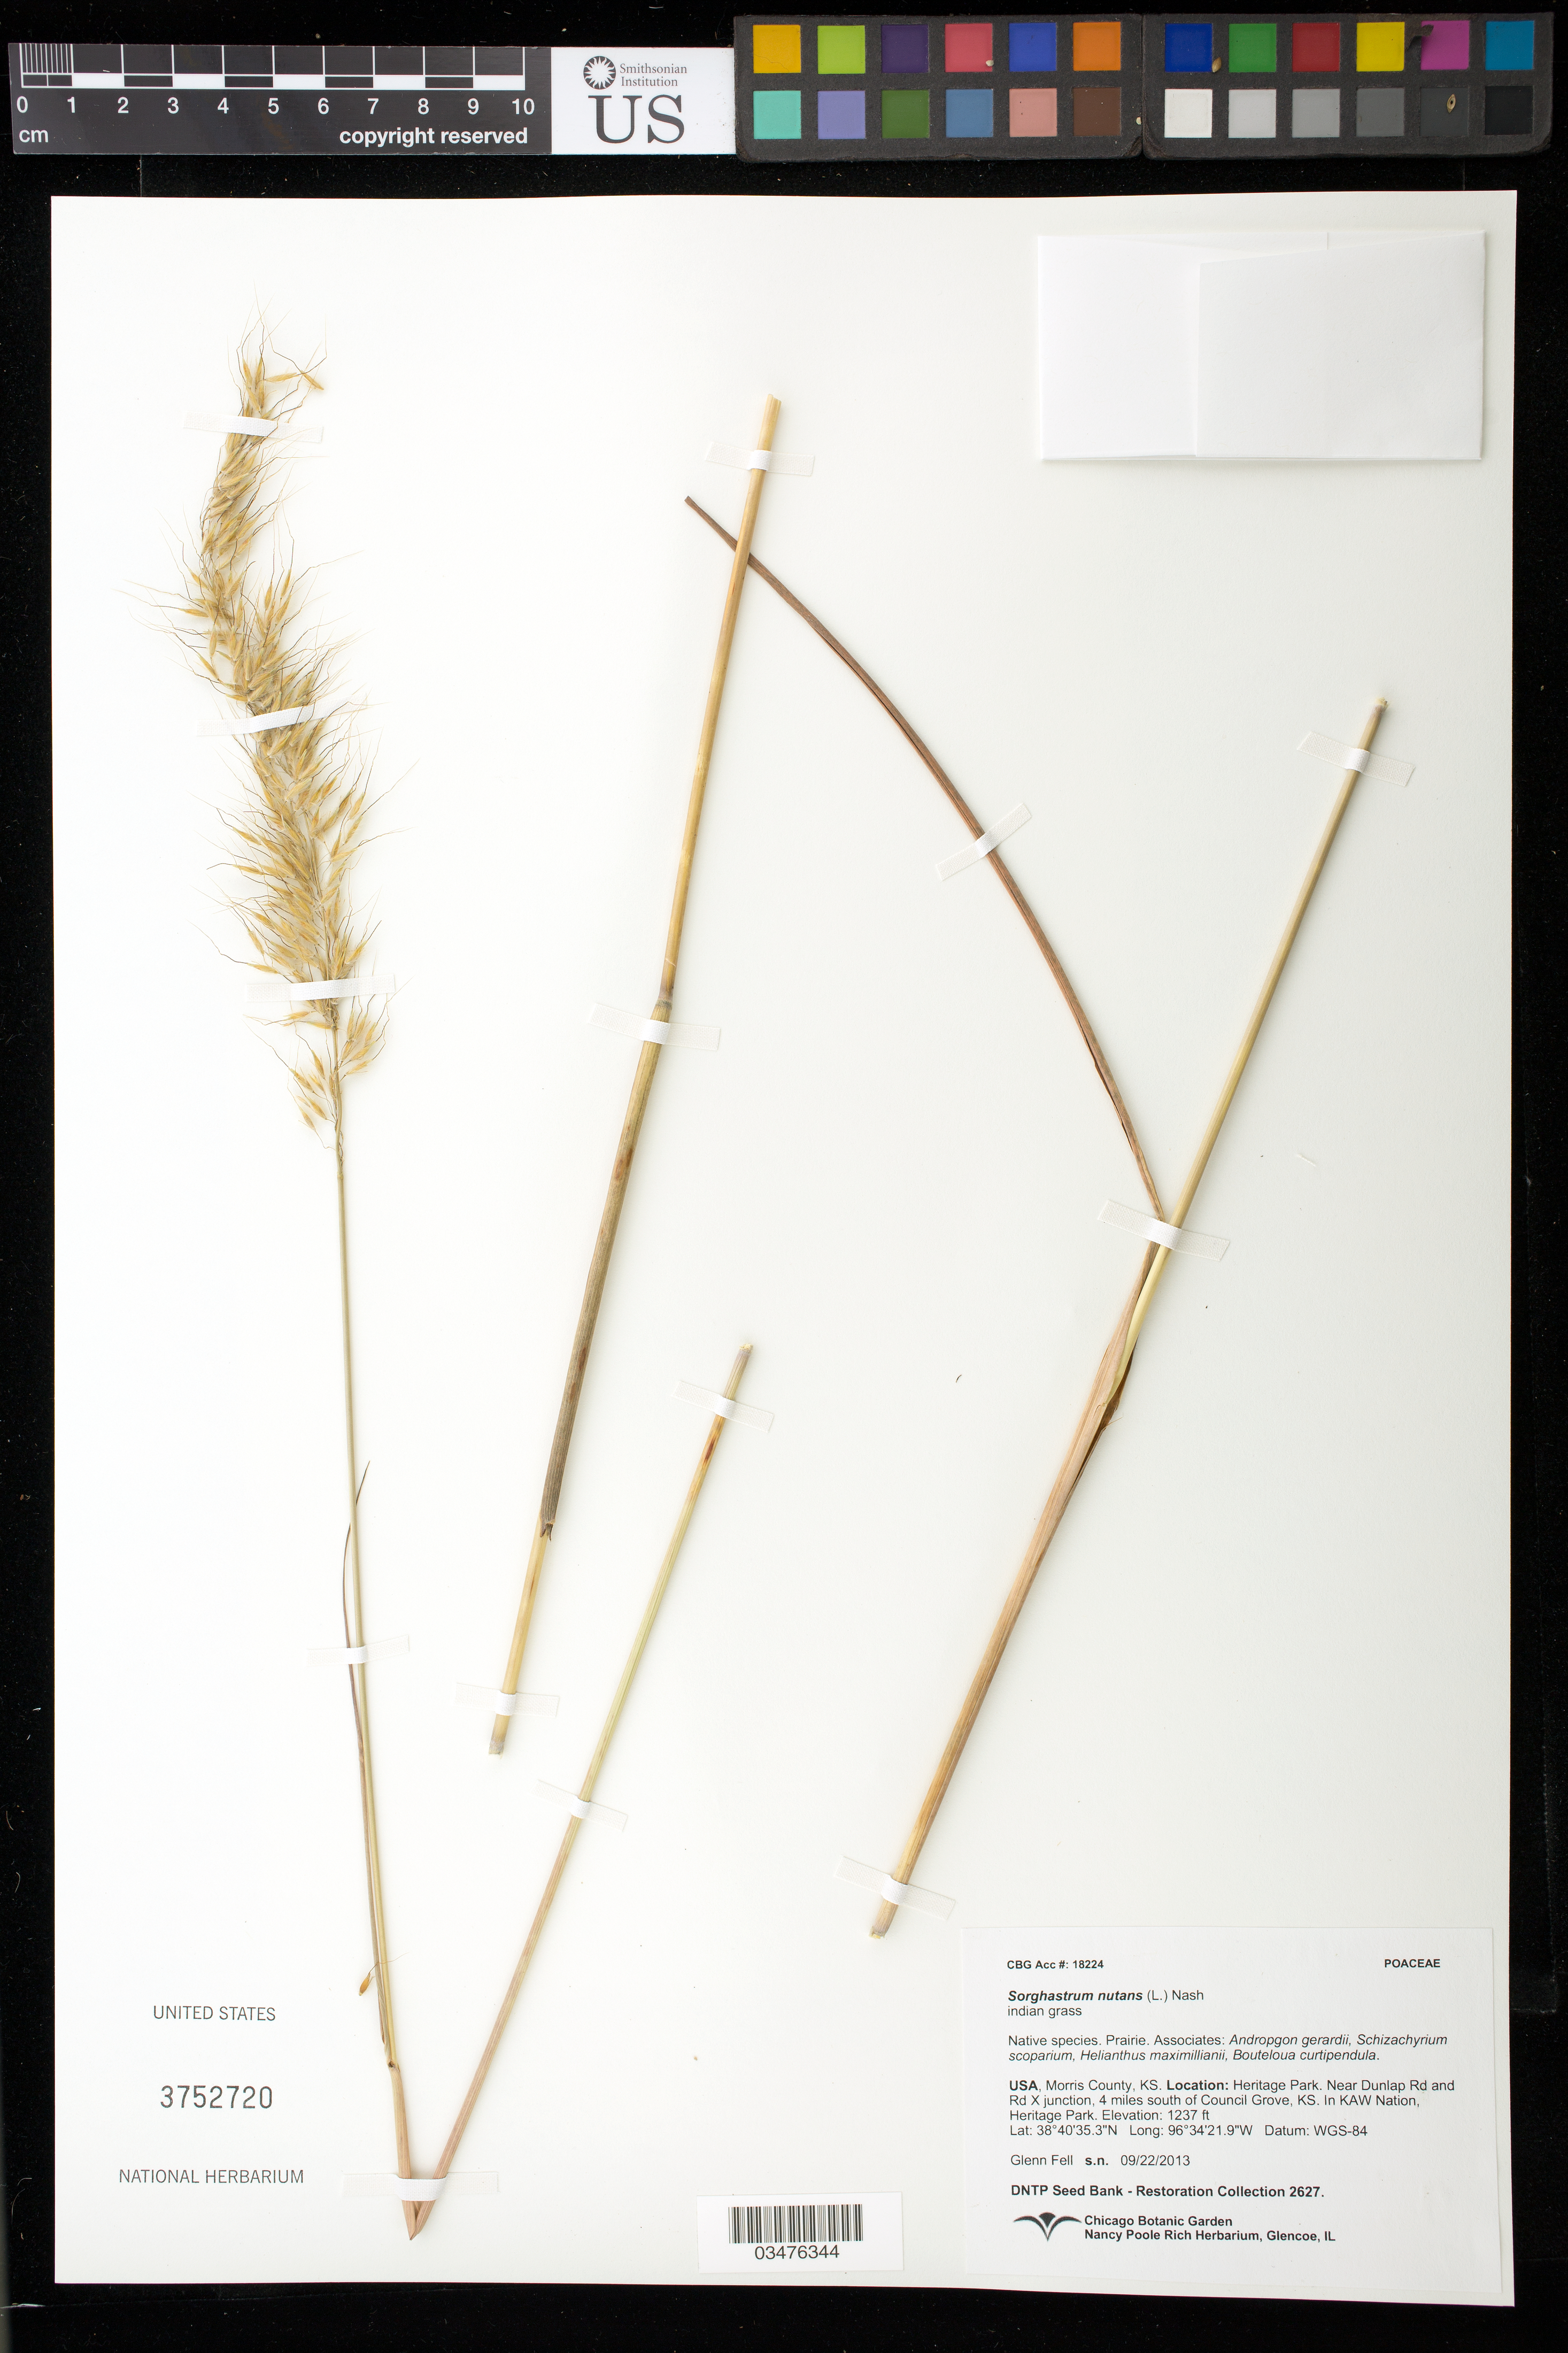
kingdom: Plantae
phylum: Tracheophyta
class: Liliopsida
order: Poales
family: Poaceae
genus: Sorghastrum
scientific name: Sorghastrum nutans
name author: (L.) Nash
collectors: G. Fell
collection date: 2013-09-22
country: United States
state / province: Kansas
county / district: Morris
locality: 4 mi. S of Council Grove, Allegawaho Kaw National Heritage Park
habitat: Prairie. With Andropogon gerardii, Bouteloua curtipendula.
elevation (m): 377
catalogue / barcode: US 3752720